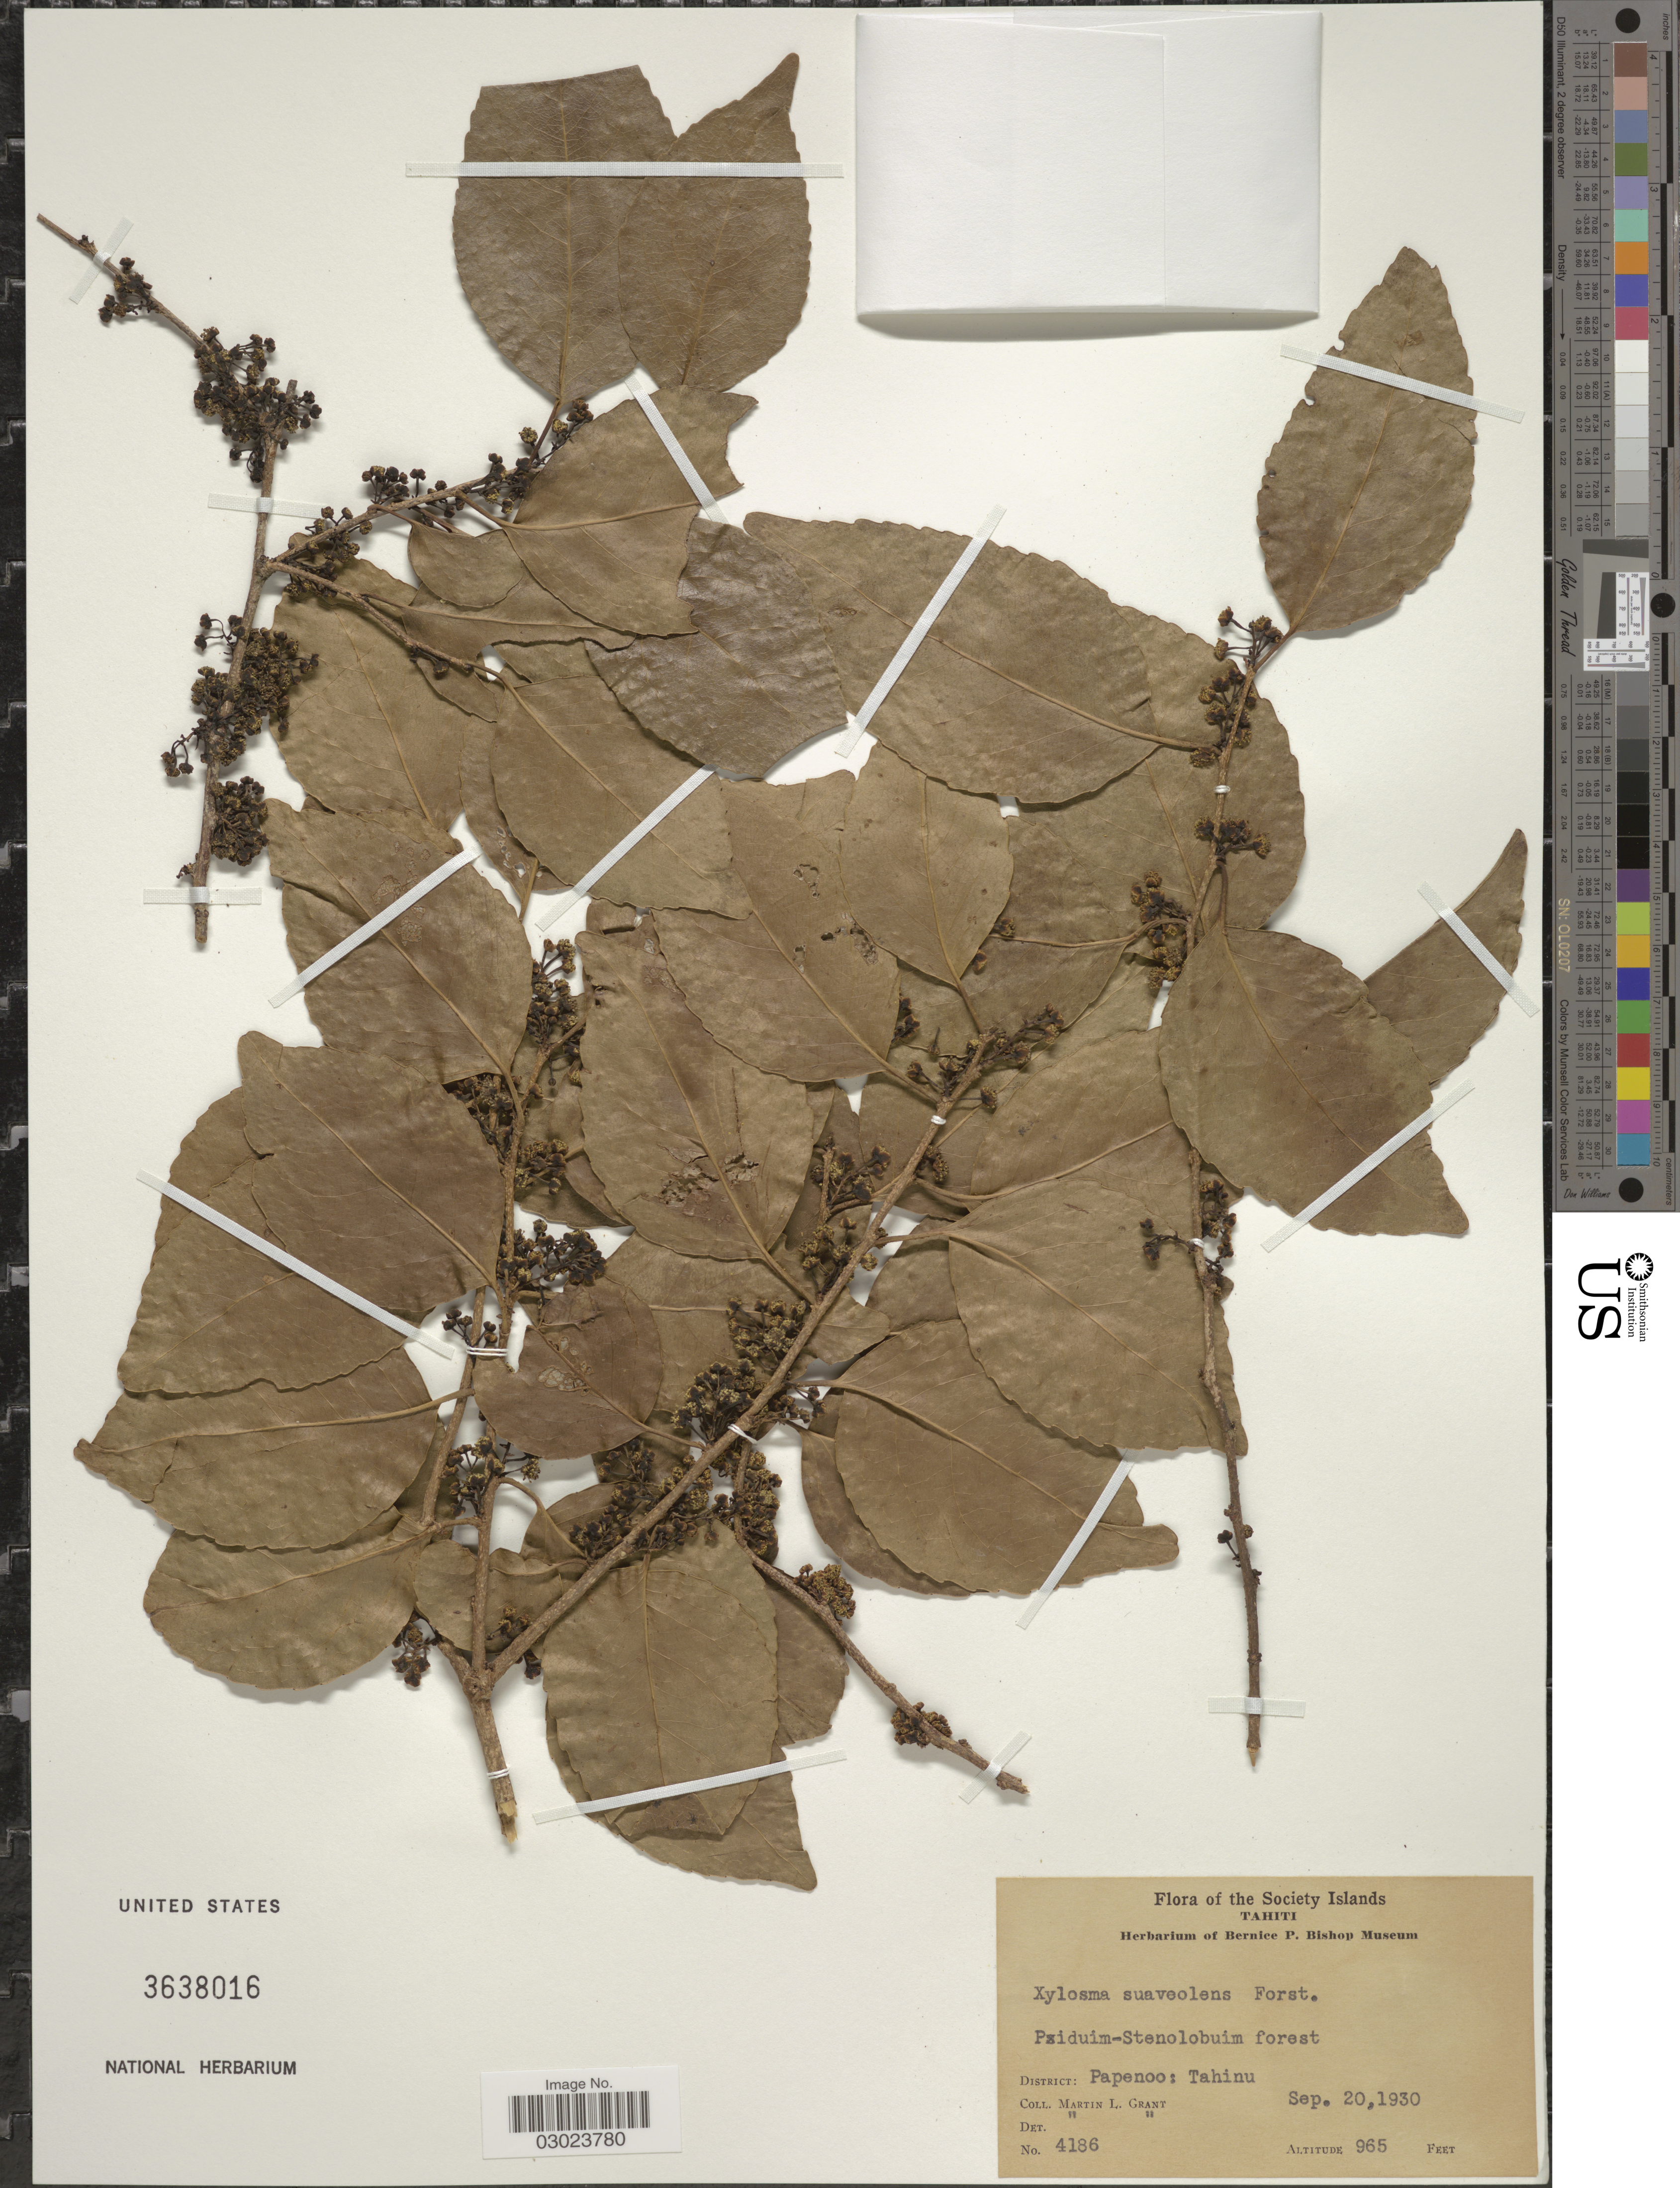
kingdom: Plantae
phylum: Tracheophyta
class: Magnoliopsida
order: Malpighiales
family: Salicaceae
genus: Xylosma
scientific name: Xylosma suaveolens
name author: G. Forst.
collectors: M. L. Grant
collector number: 4186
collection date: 1930-09-20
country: French Polynesia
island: Tahiti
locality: The Society Islands. Tahiti. District: Papenoo: Tahinu.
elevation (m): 294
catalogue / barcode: US 3638016